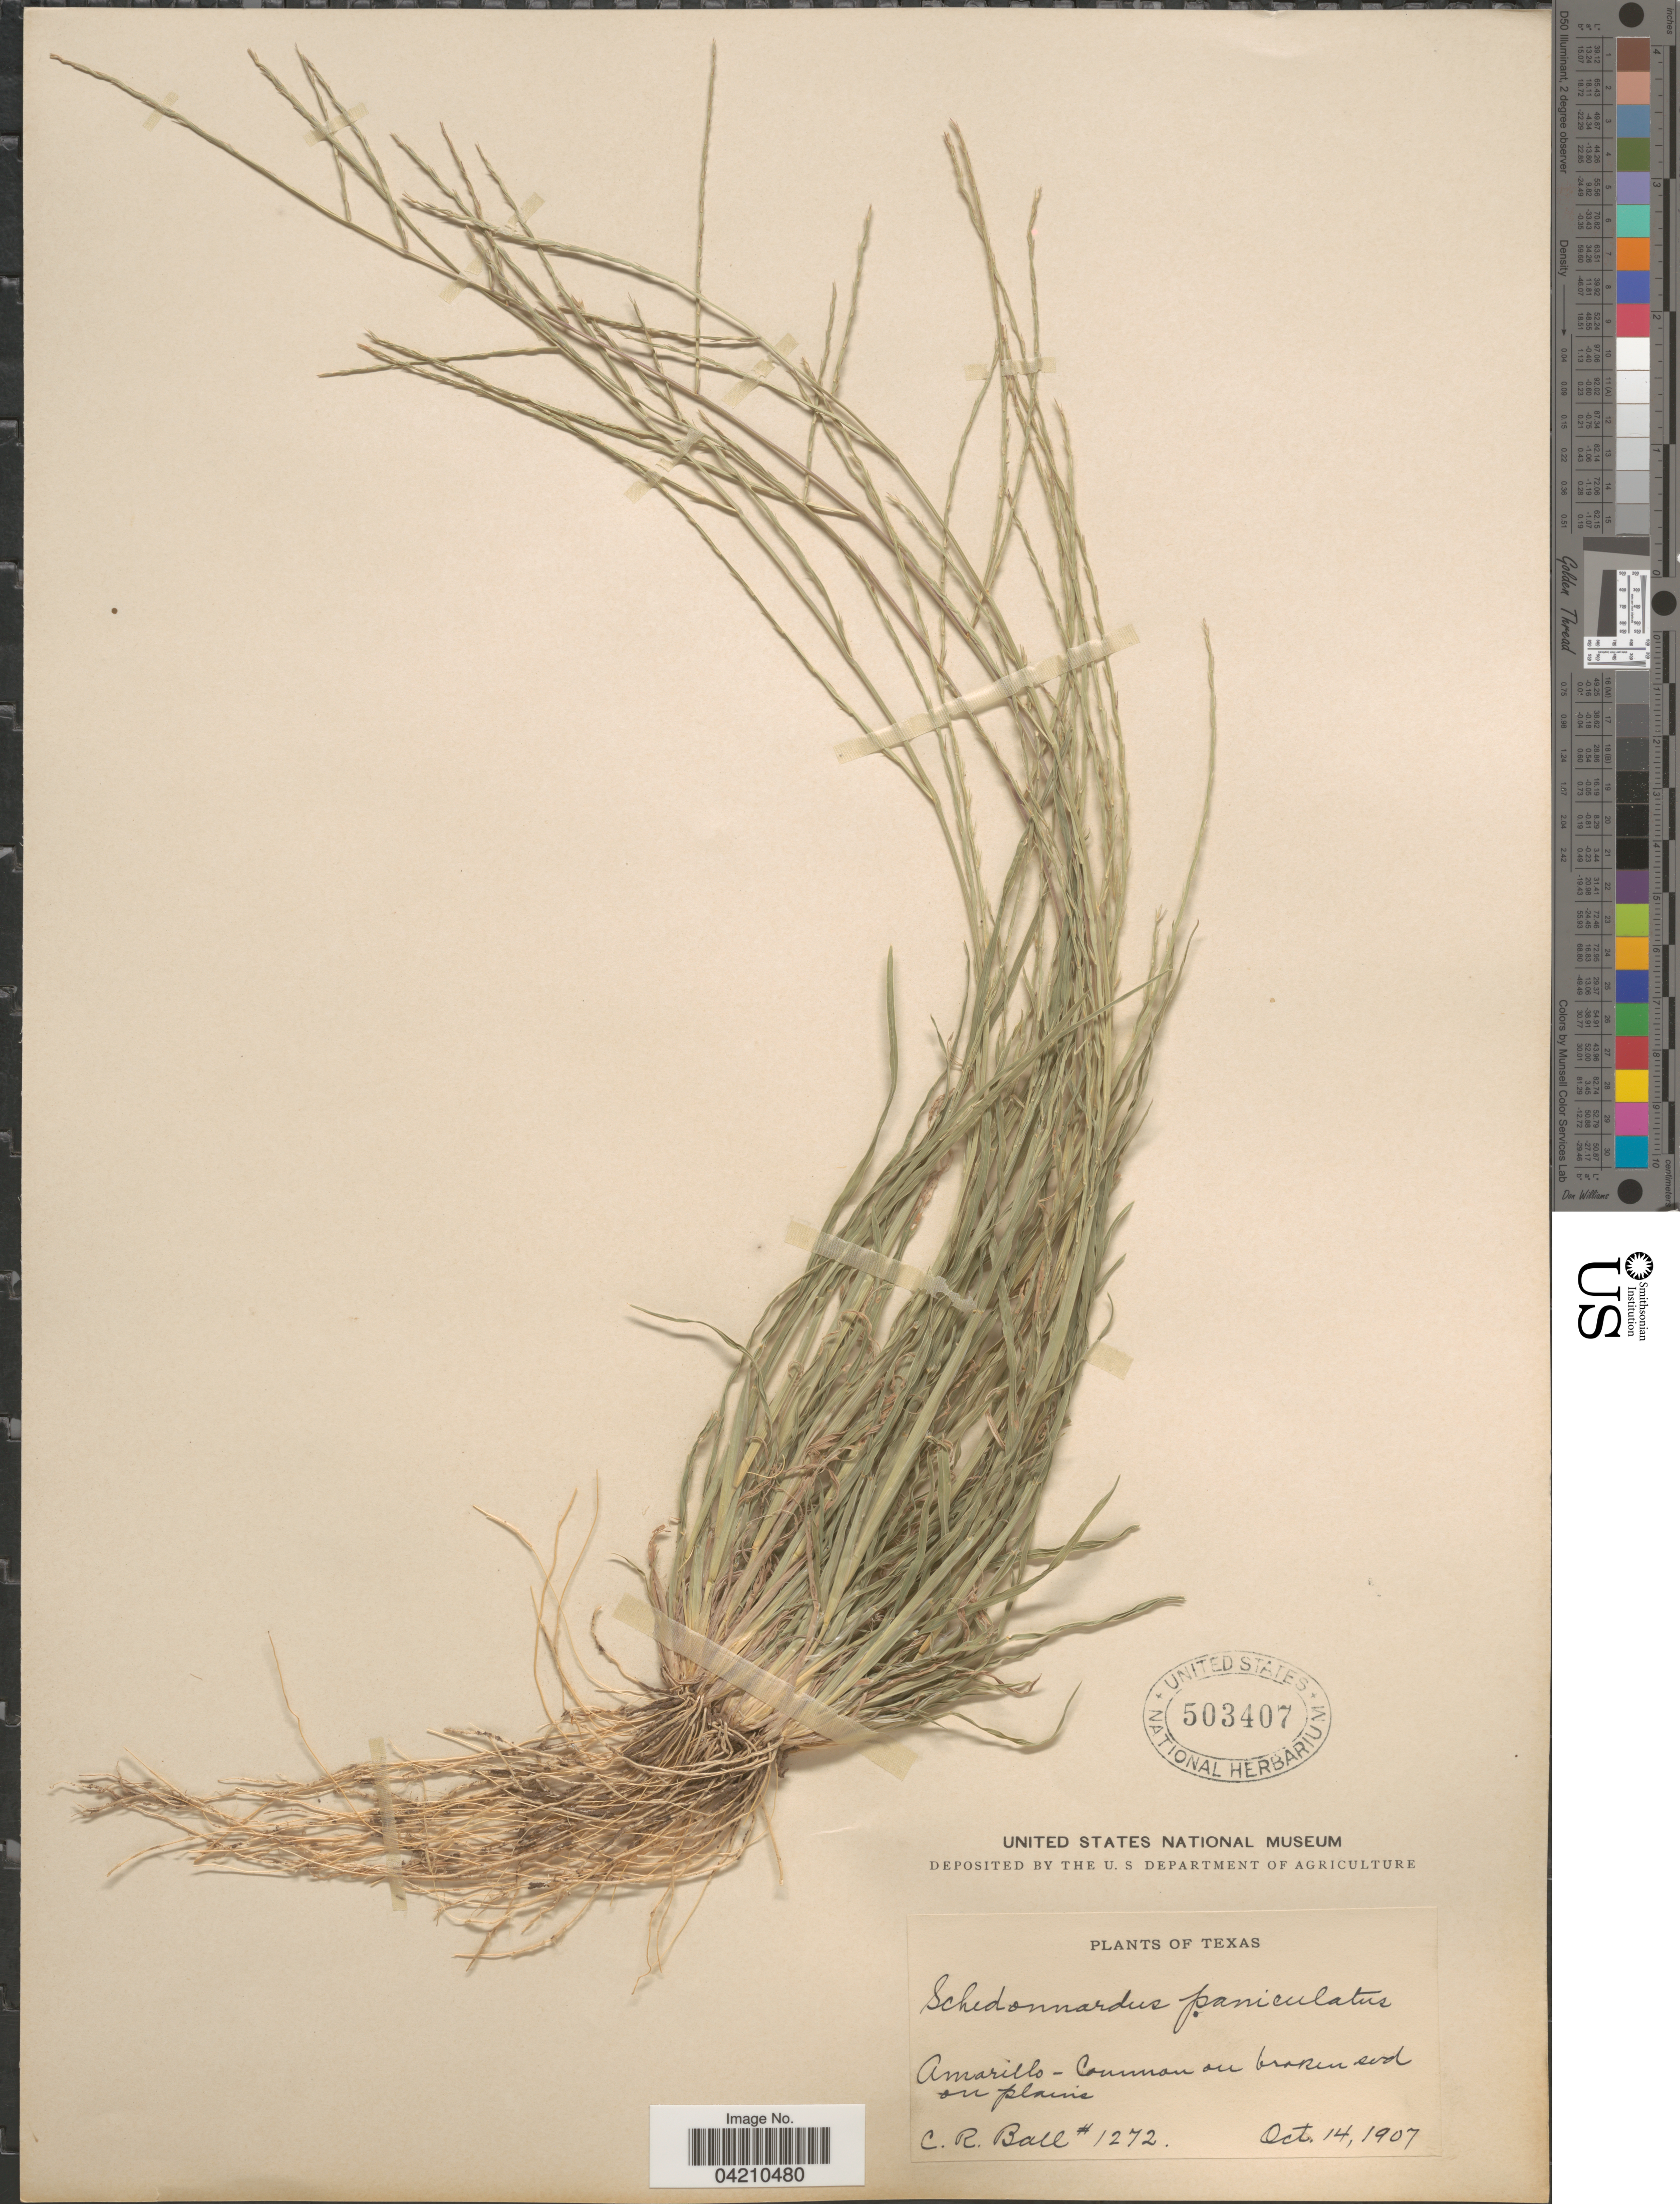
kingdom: Plantae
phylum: Tracheophyta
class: Liliopsida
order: Poales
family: Poaceae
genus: Muhlenbergia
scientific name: Muhlenbergia paniculata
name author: (Nutt.) Columbus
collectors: C. R. Ball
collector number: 1272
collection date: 1907-10-14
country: United States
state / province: Texas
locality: Amarillo.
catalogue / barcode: US 503407